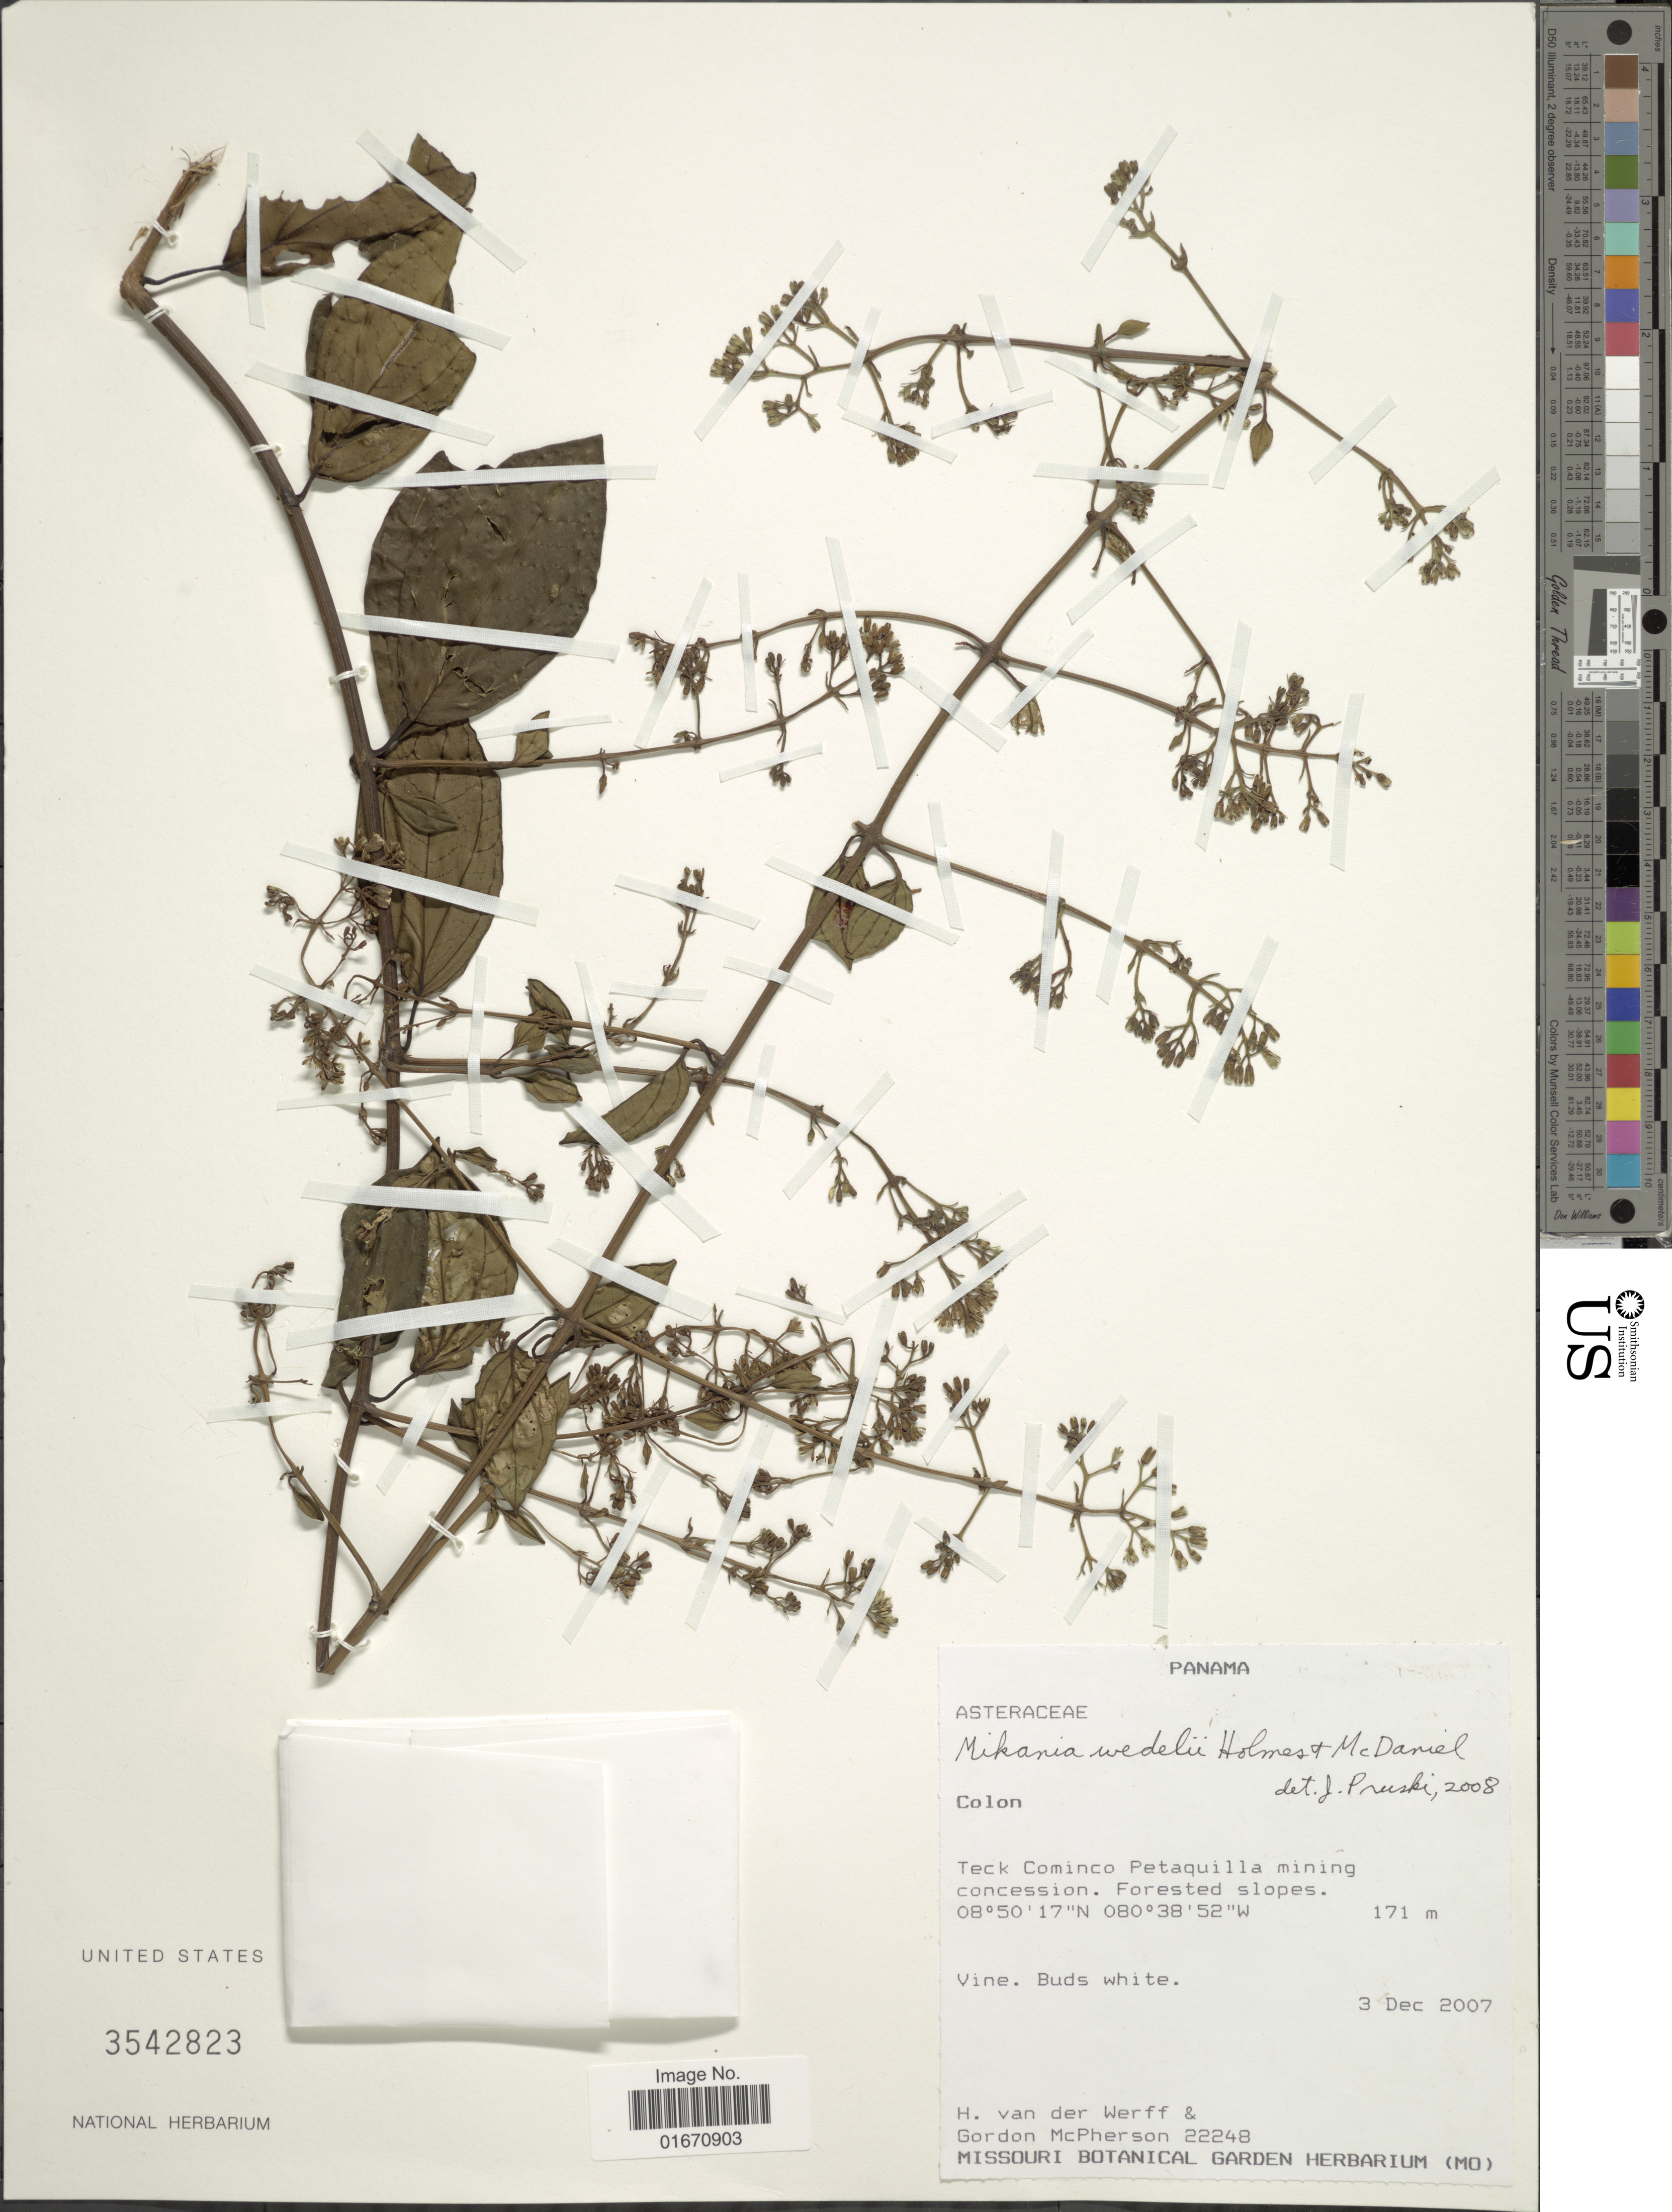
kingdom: Plantae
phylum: Tracheophyta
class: Magnoliopsida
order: Asterales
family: Asteraceae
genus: Mikania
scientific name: Mikania wedelii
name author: W.C. Holmes & McDaniel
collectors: H. van der Werff & G. D. McPherson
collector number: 22248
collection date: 2007-12-03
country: Panama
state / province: Colón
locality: Teck Cominco Petaquilla mining concession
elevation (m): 171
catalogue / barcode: US 3542823